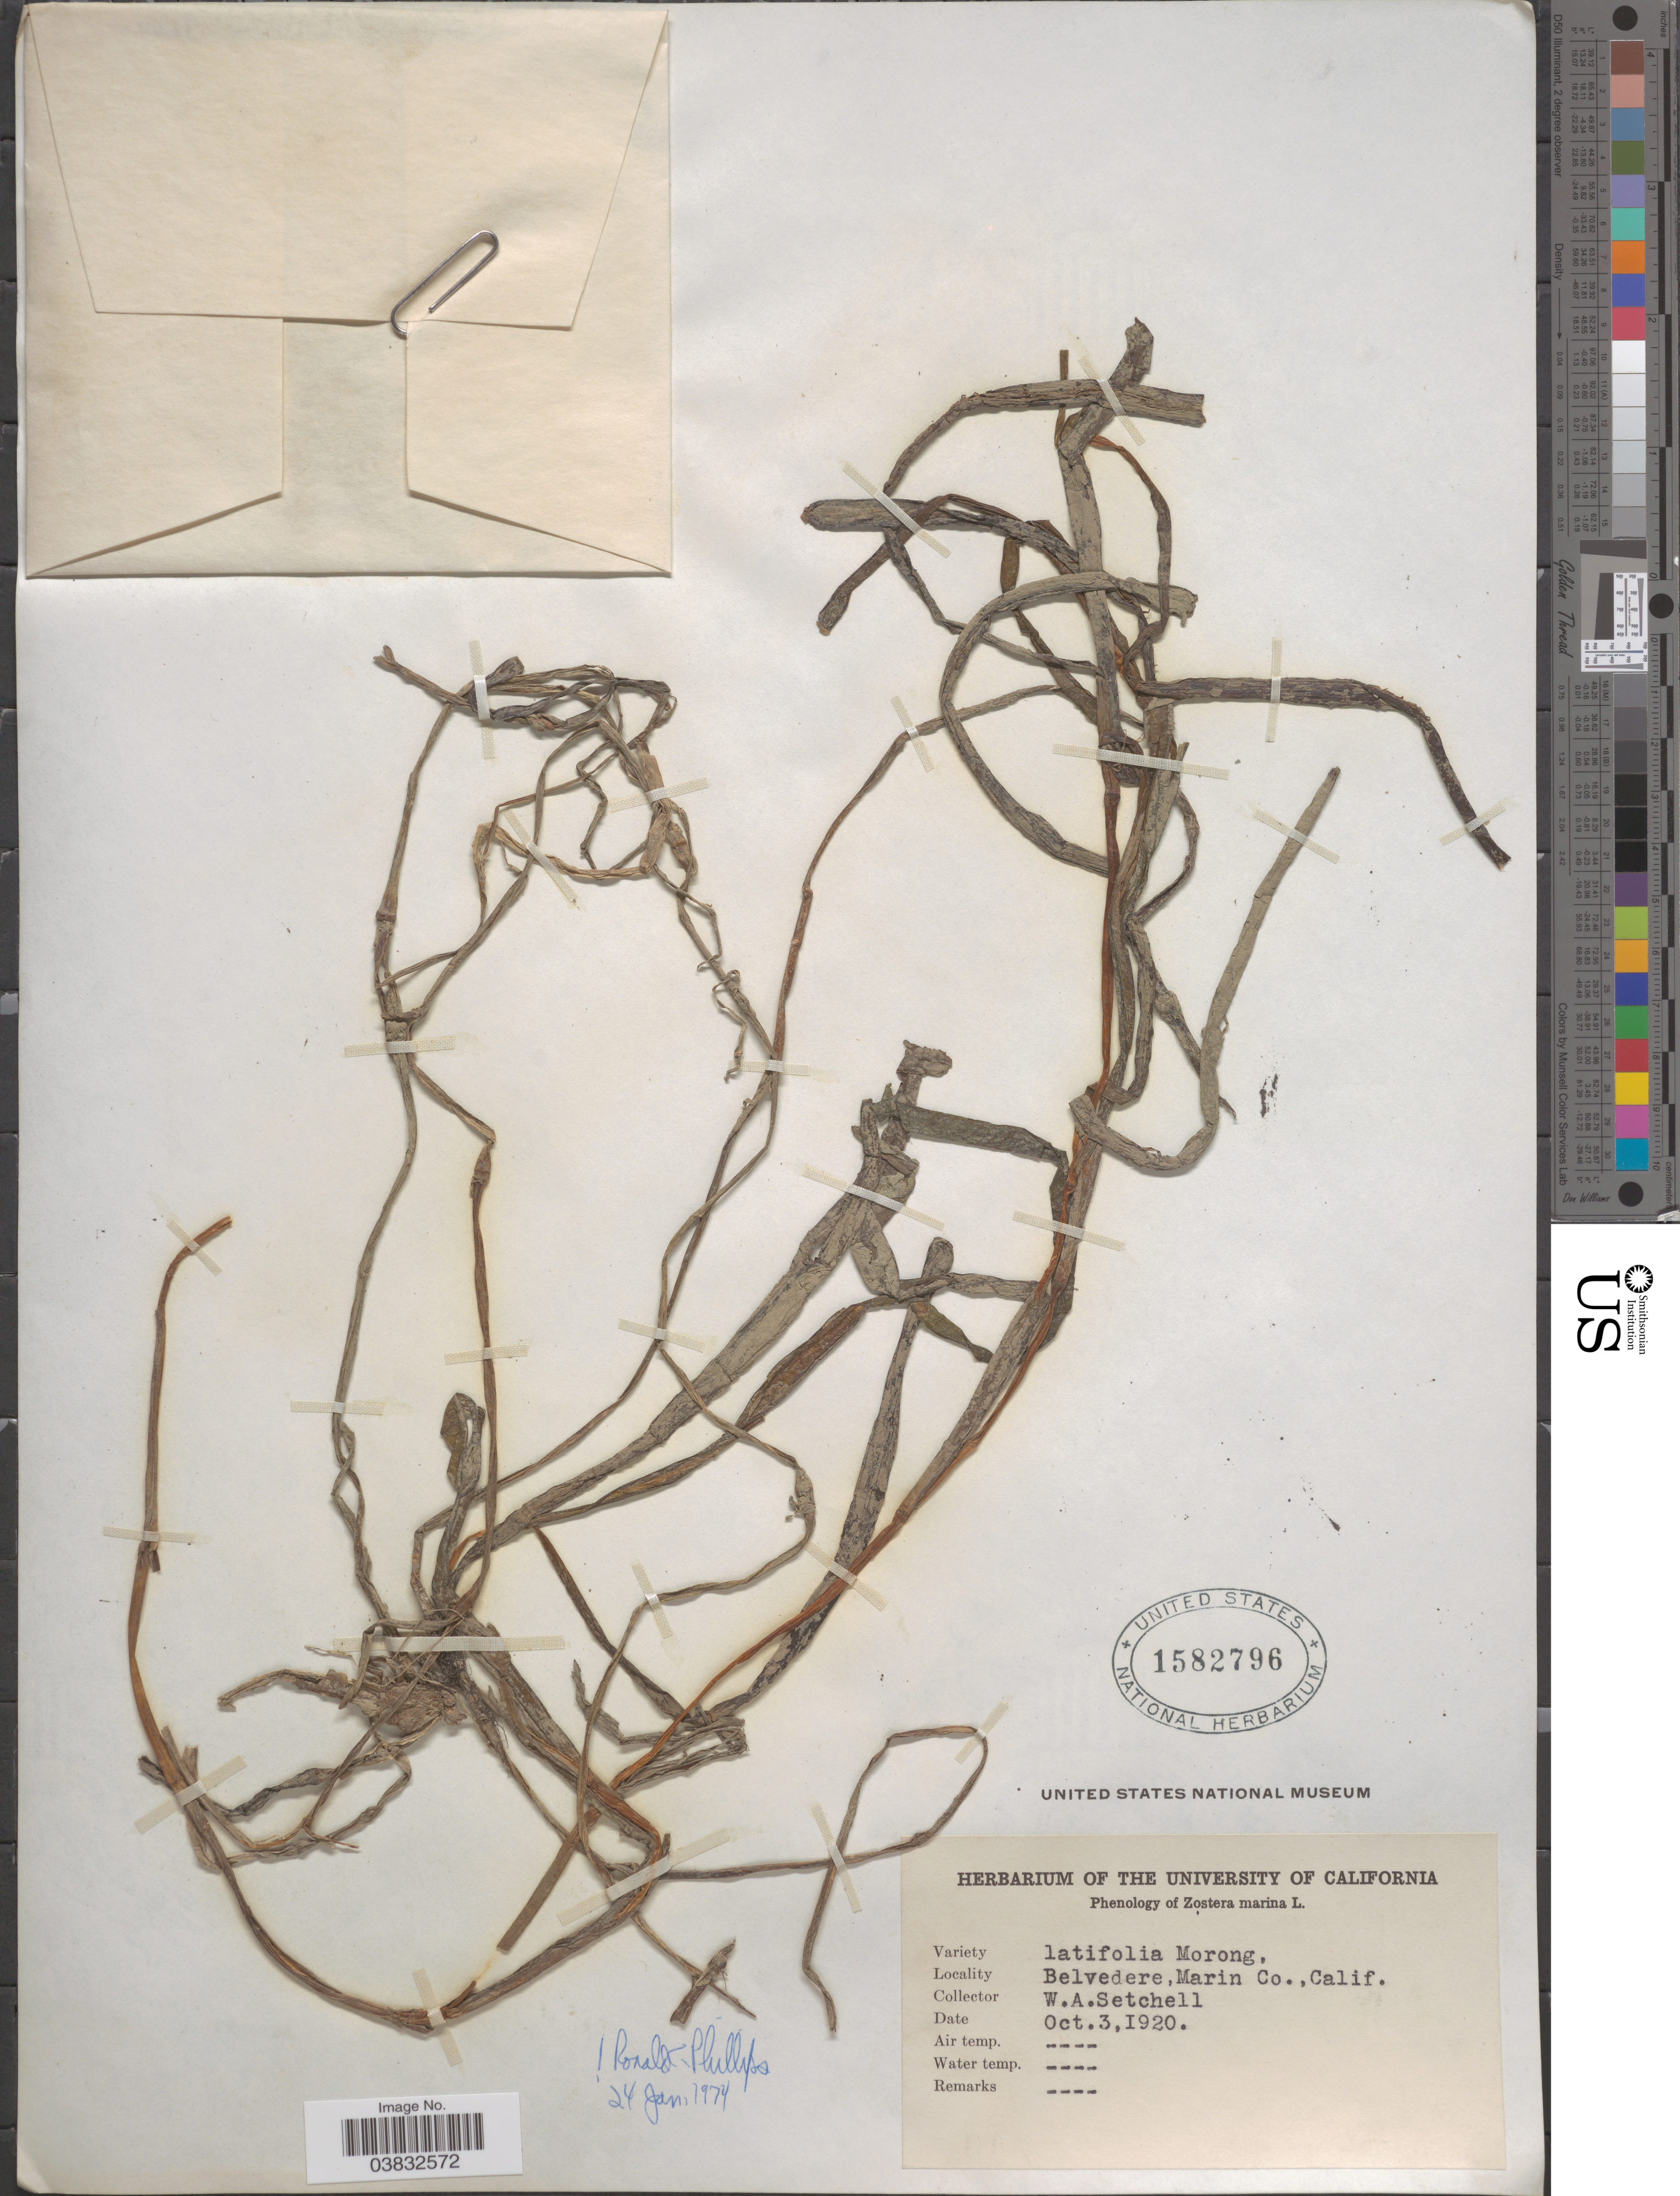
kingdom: Plantae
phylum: Tracheophyta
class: Liliopsida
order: Alismatales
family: Zosteraceae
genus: Zostera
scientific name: Zostera marina var. latifolia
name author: L.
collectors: W. Setchell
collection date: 1920-10-03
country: United States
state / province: California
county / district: Marin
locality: Belvedere, Marin Co.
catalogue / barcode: US 1582796